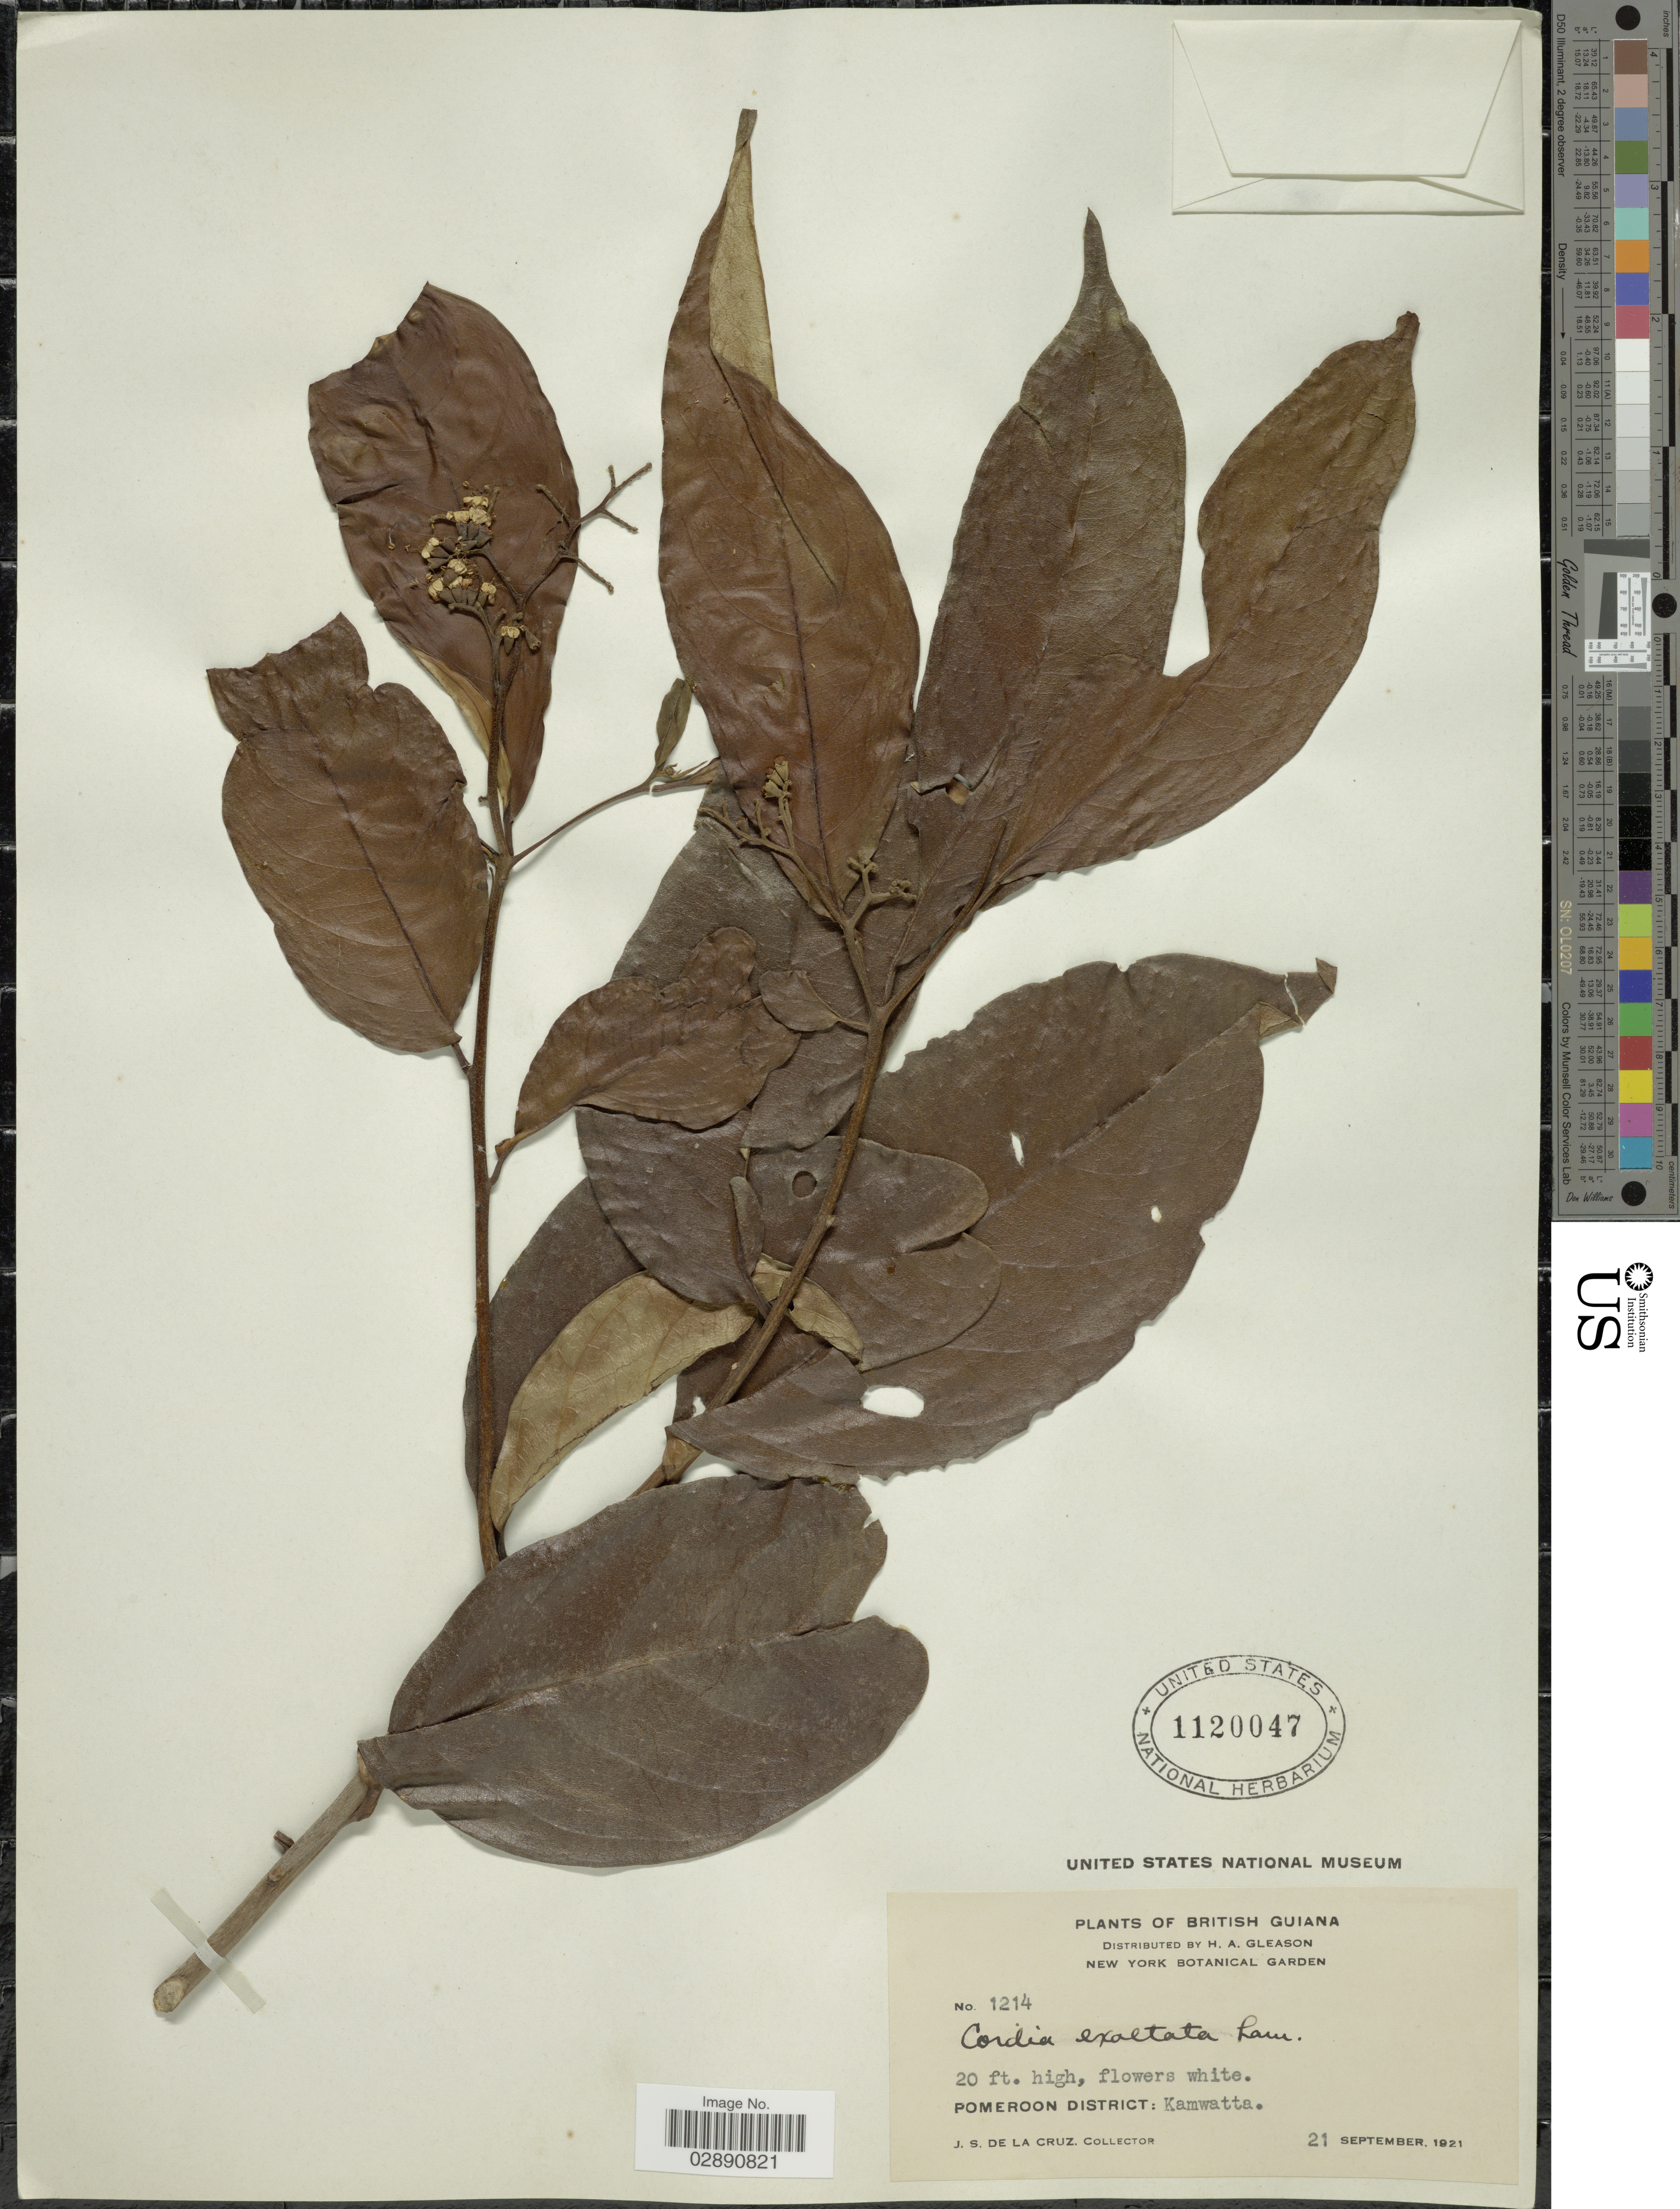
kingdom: Plantae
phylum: Tracheophyta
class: Magnoliopsida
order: Boraginales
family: Cordiaceae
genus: Cordia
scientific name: Cordia exaltata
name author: Lam.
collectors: J. S. de la Cruz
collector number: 1214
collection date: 1921-09-21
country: Guyana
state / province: Pomeroon-Supenaam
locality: Pomeroon District: Kamwatta. British Guiana.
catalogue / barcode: US 1120047